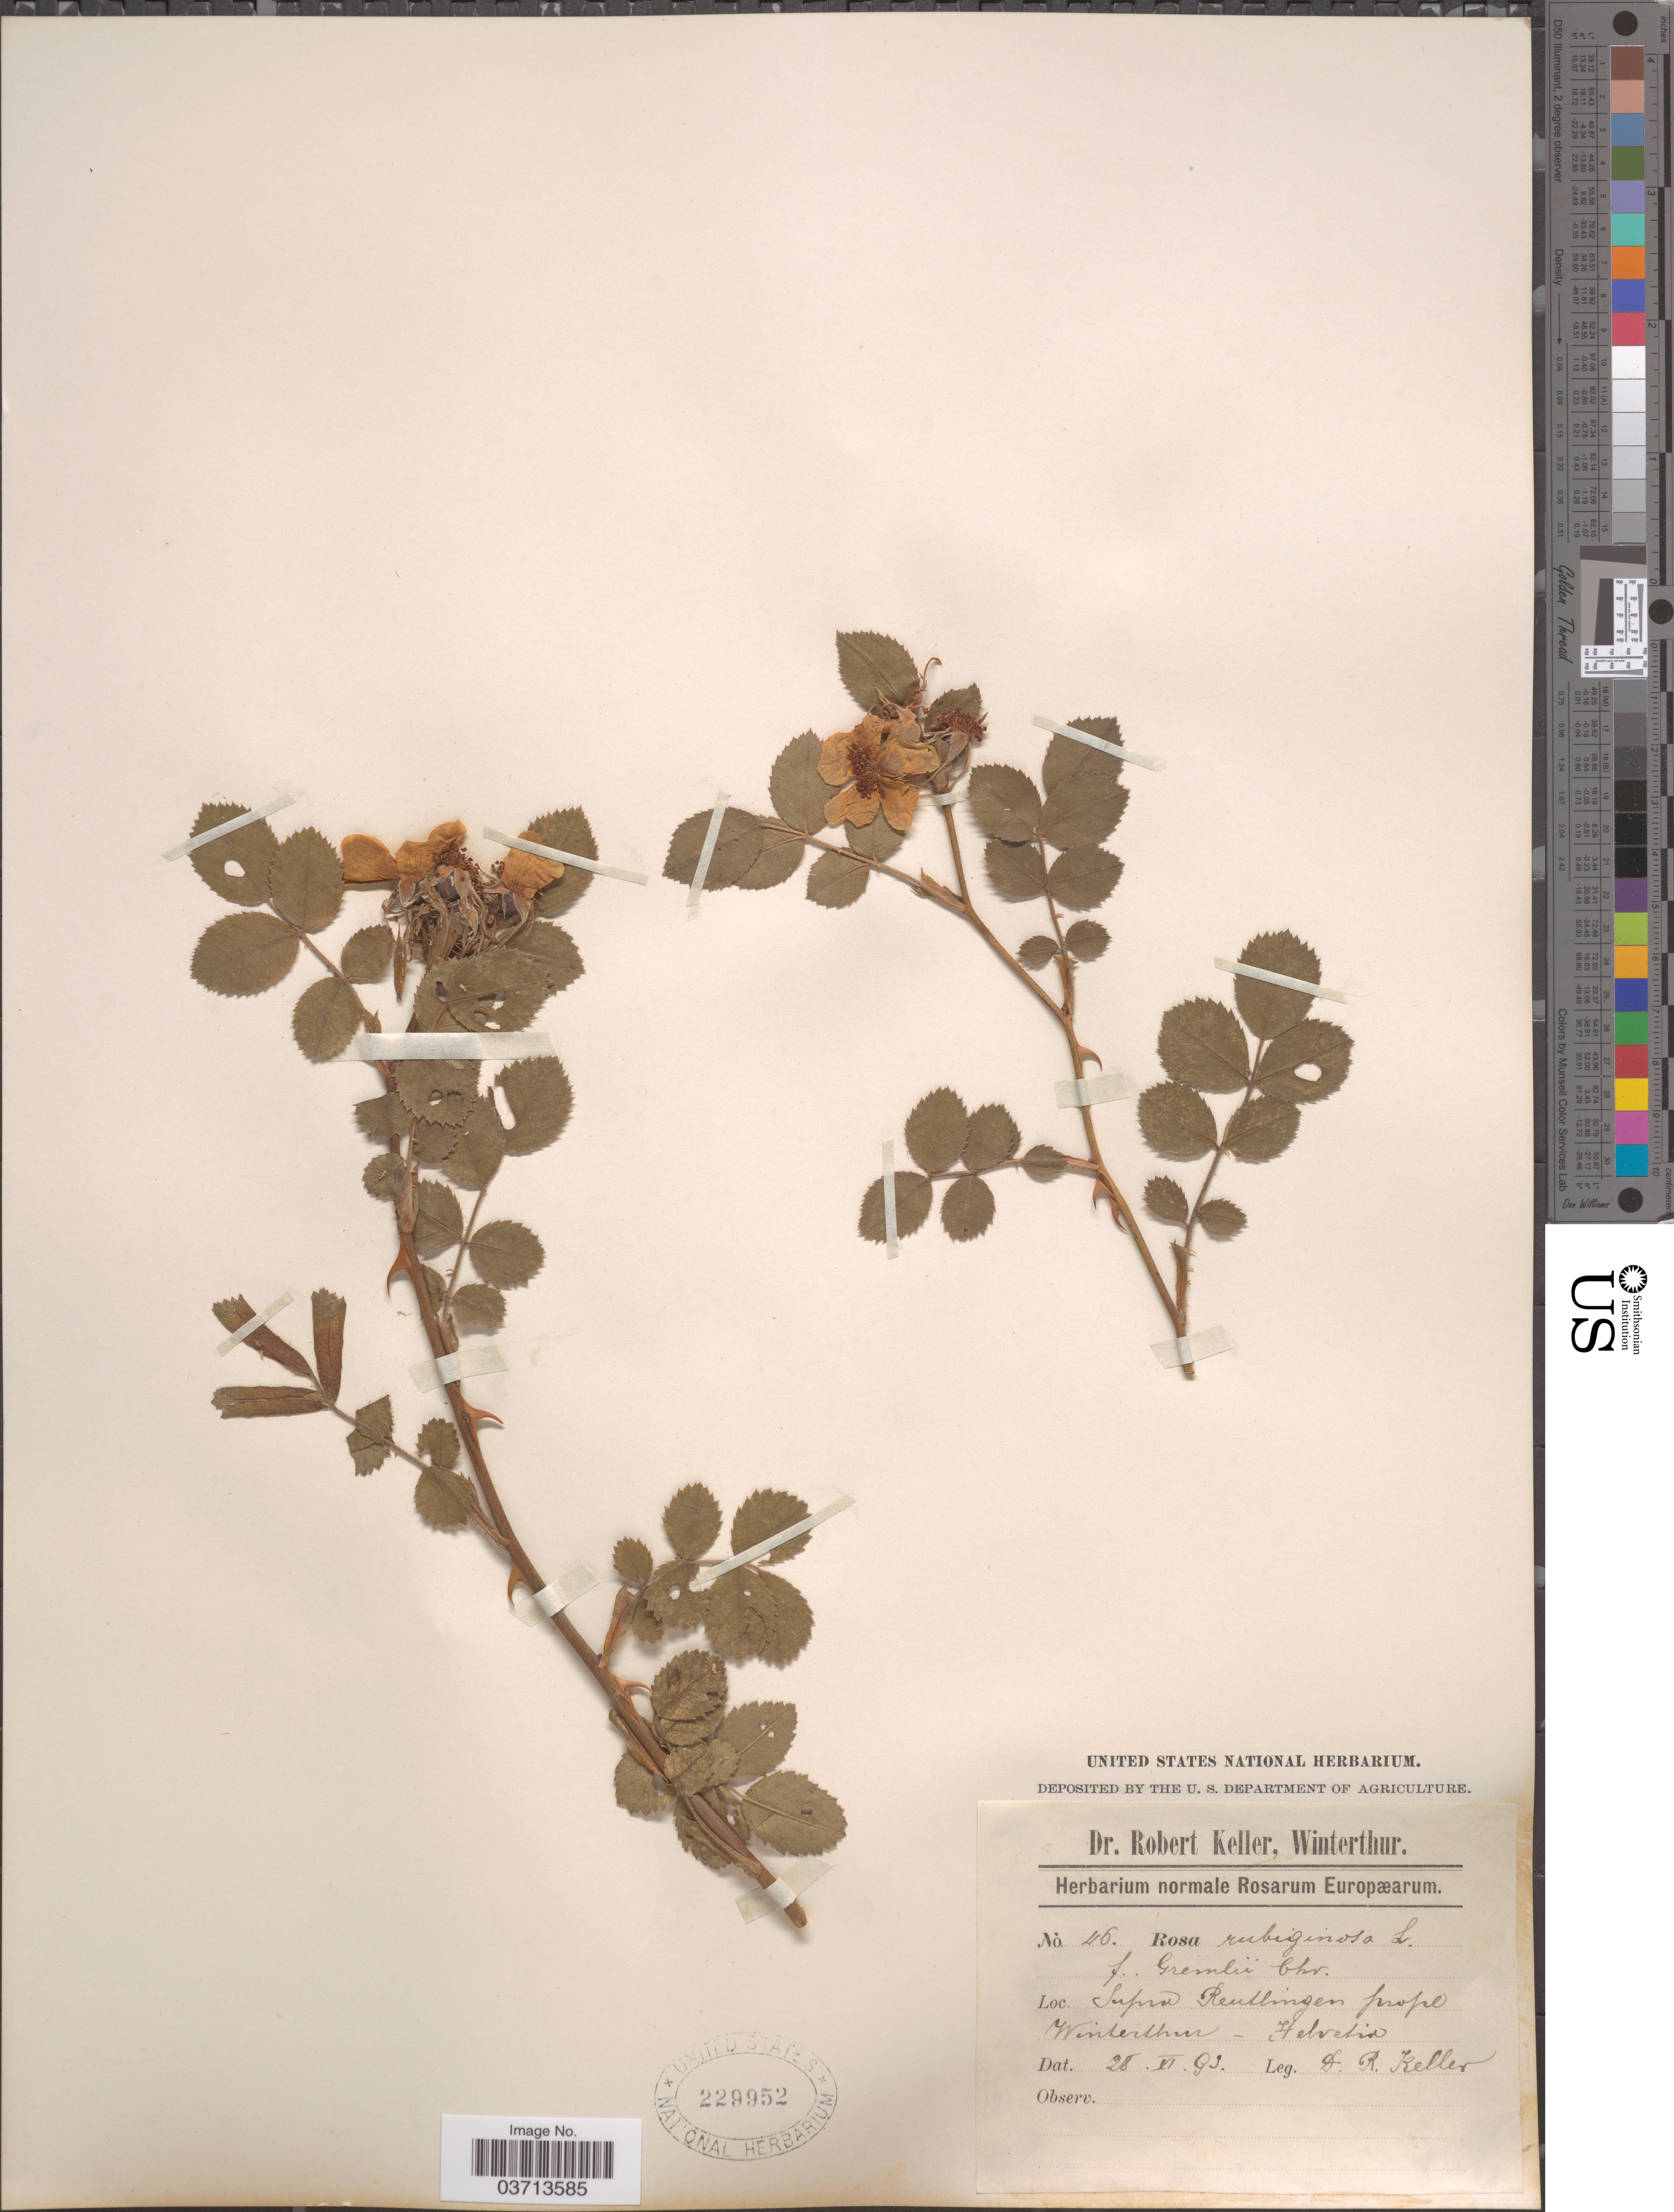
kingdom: Plantae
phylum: Tracheophyta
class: Magnoliopsida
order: Rosales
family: Rosaceae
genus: Rosa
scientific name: Rosa rubiginosa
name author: L.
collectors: R. Keller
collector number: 46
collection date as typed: Transcribed d/m/y: 28/6/93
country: Switzerland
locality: Supra Reutlingen prope Winterthur - Helvetia.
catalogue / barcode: US 229952